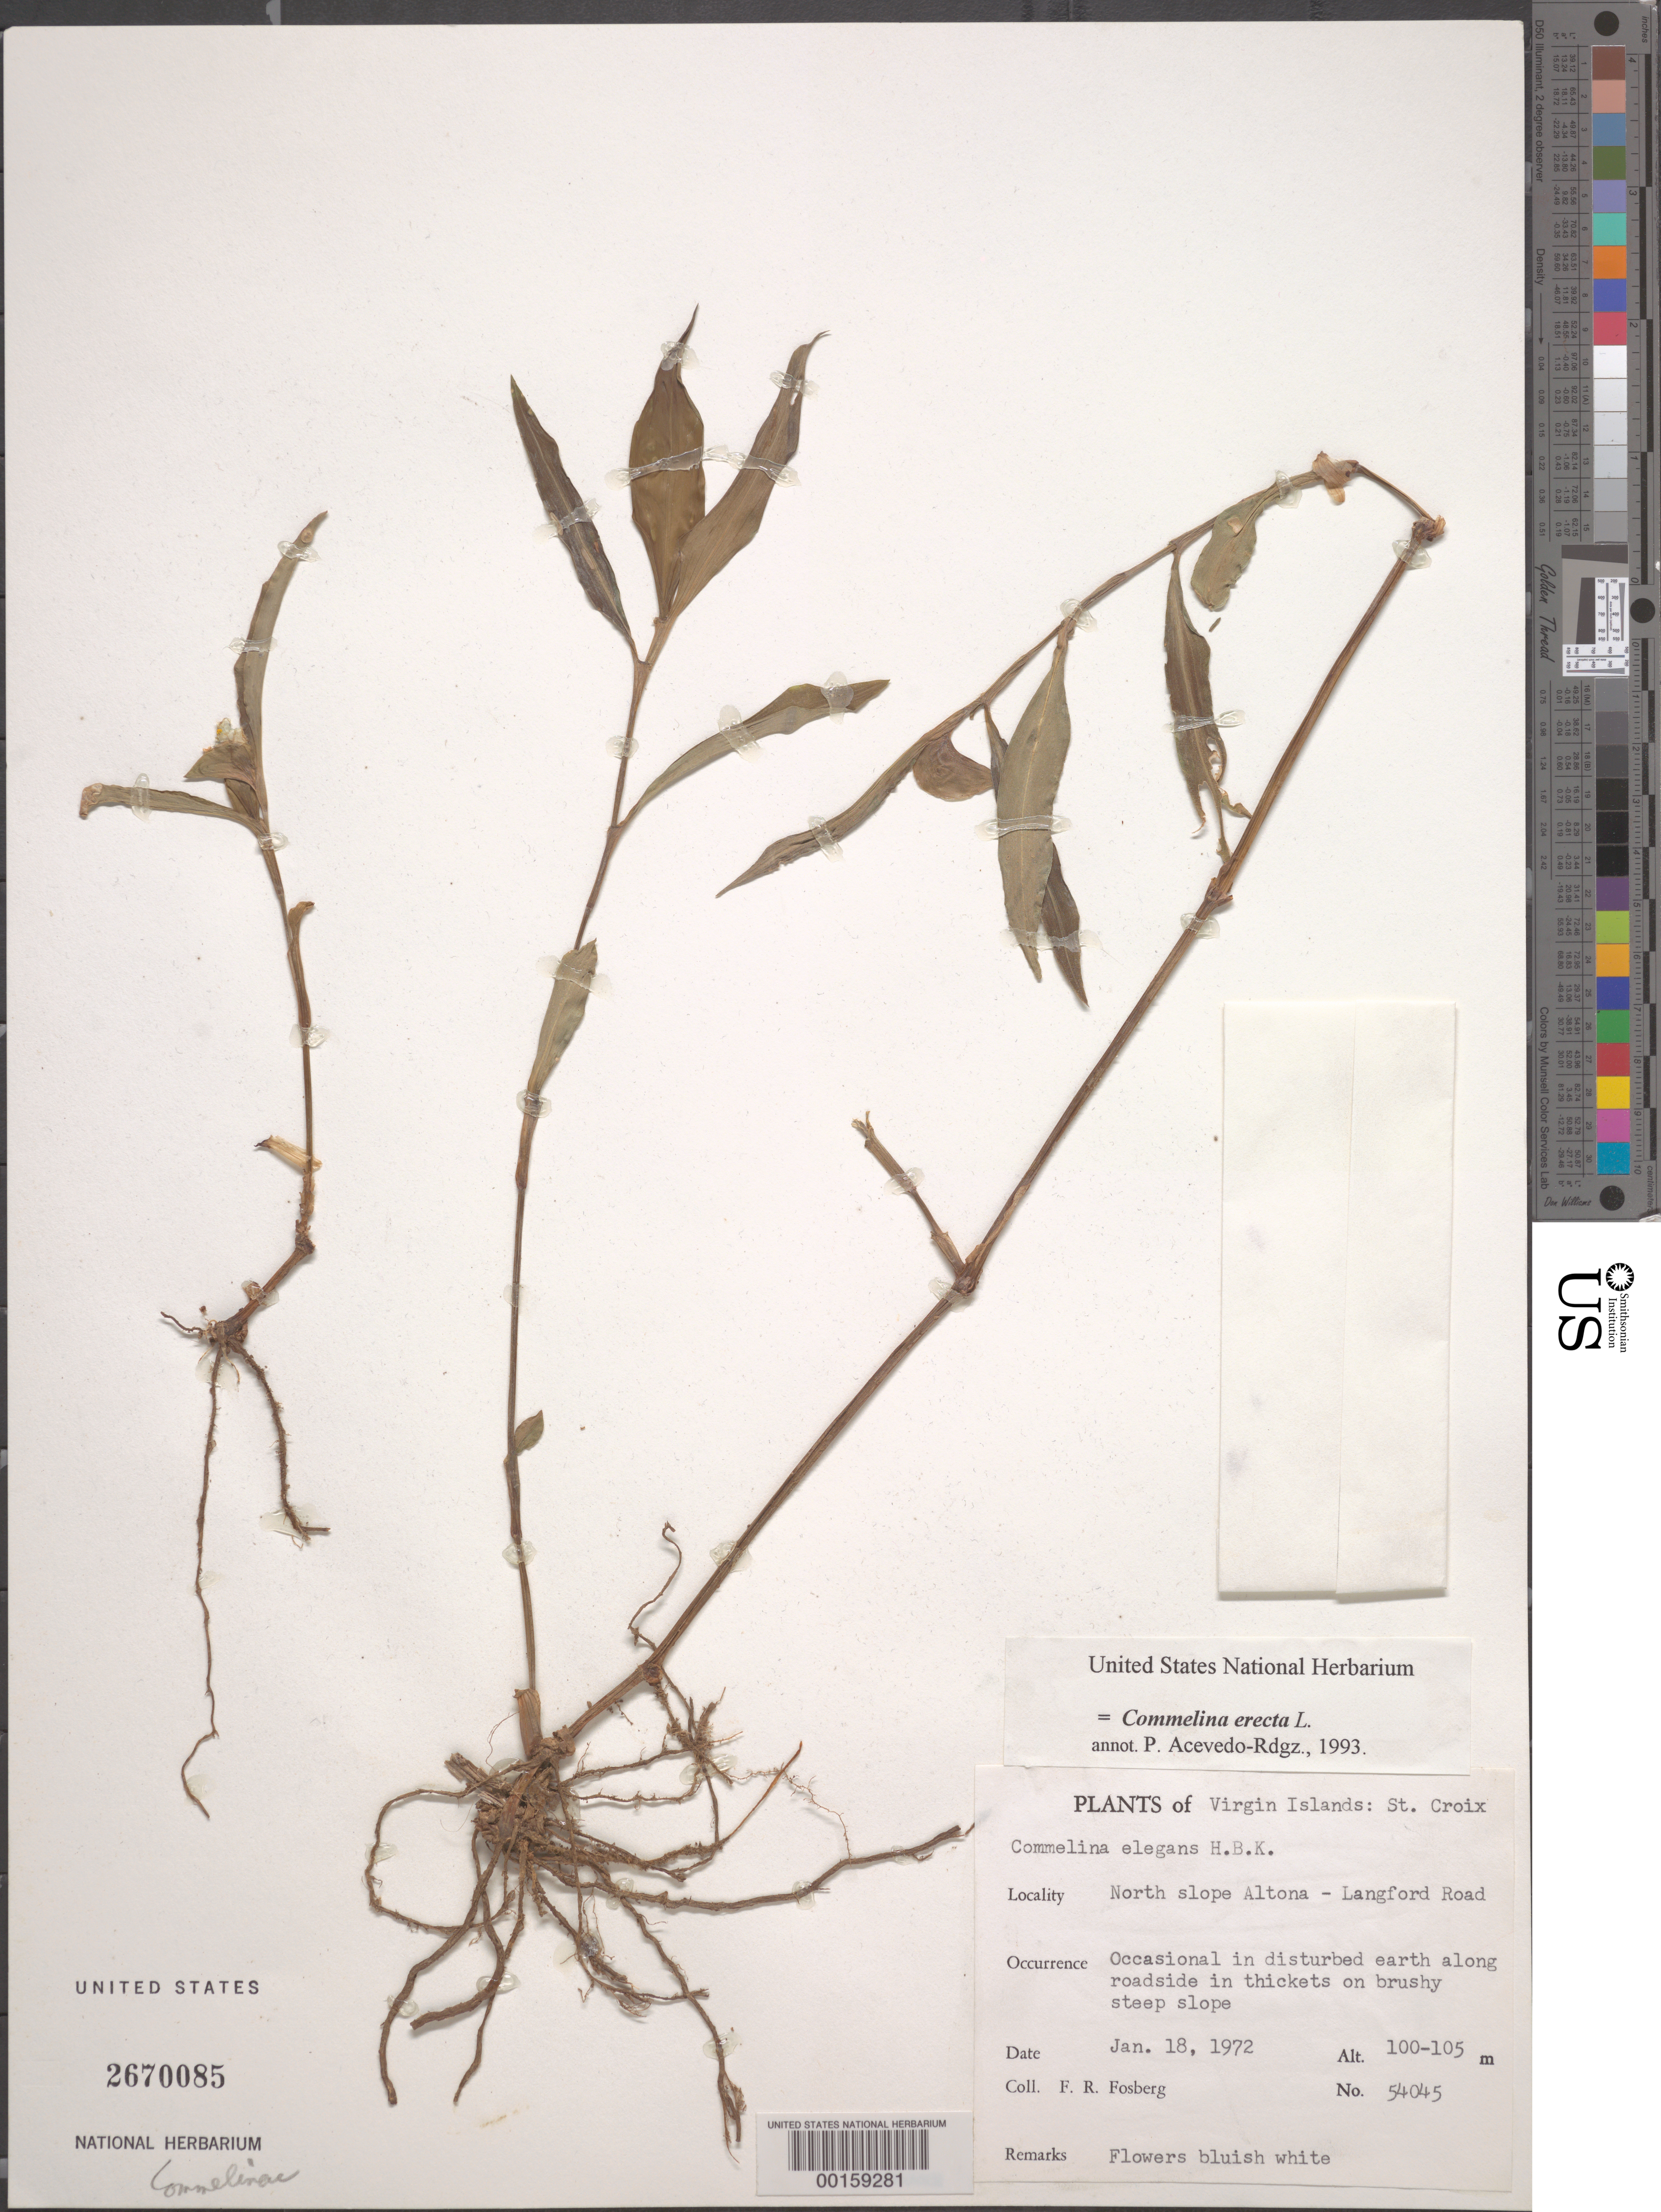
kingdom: Plantae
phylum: Tracheophyta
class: Liliopsida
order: Commelinales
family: Commelinaceae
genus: Commelina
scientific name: Commelina erecta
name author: L.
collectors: F. R. Fosberg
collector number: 54045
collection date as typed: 18 Jan 1972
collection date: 1972-01-18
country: U.S. Virgin Islands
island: St. Croix Island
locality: N slope; altona-longford road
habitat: Thickets; disturbed soil of rocky slope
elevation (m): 100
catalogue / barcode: US 2670085